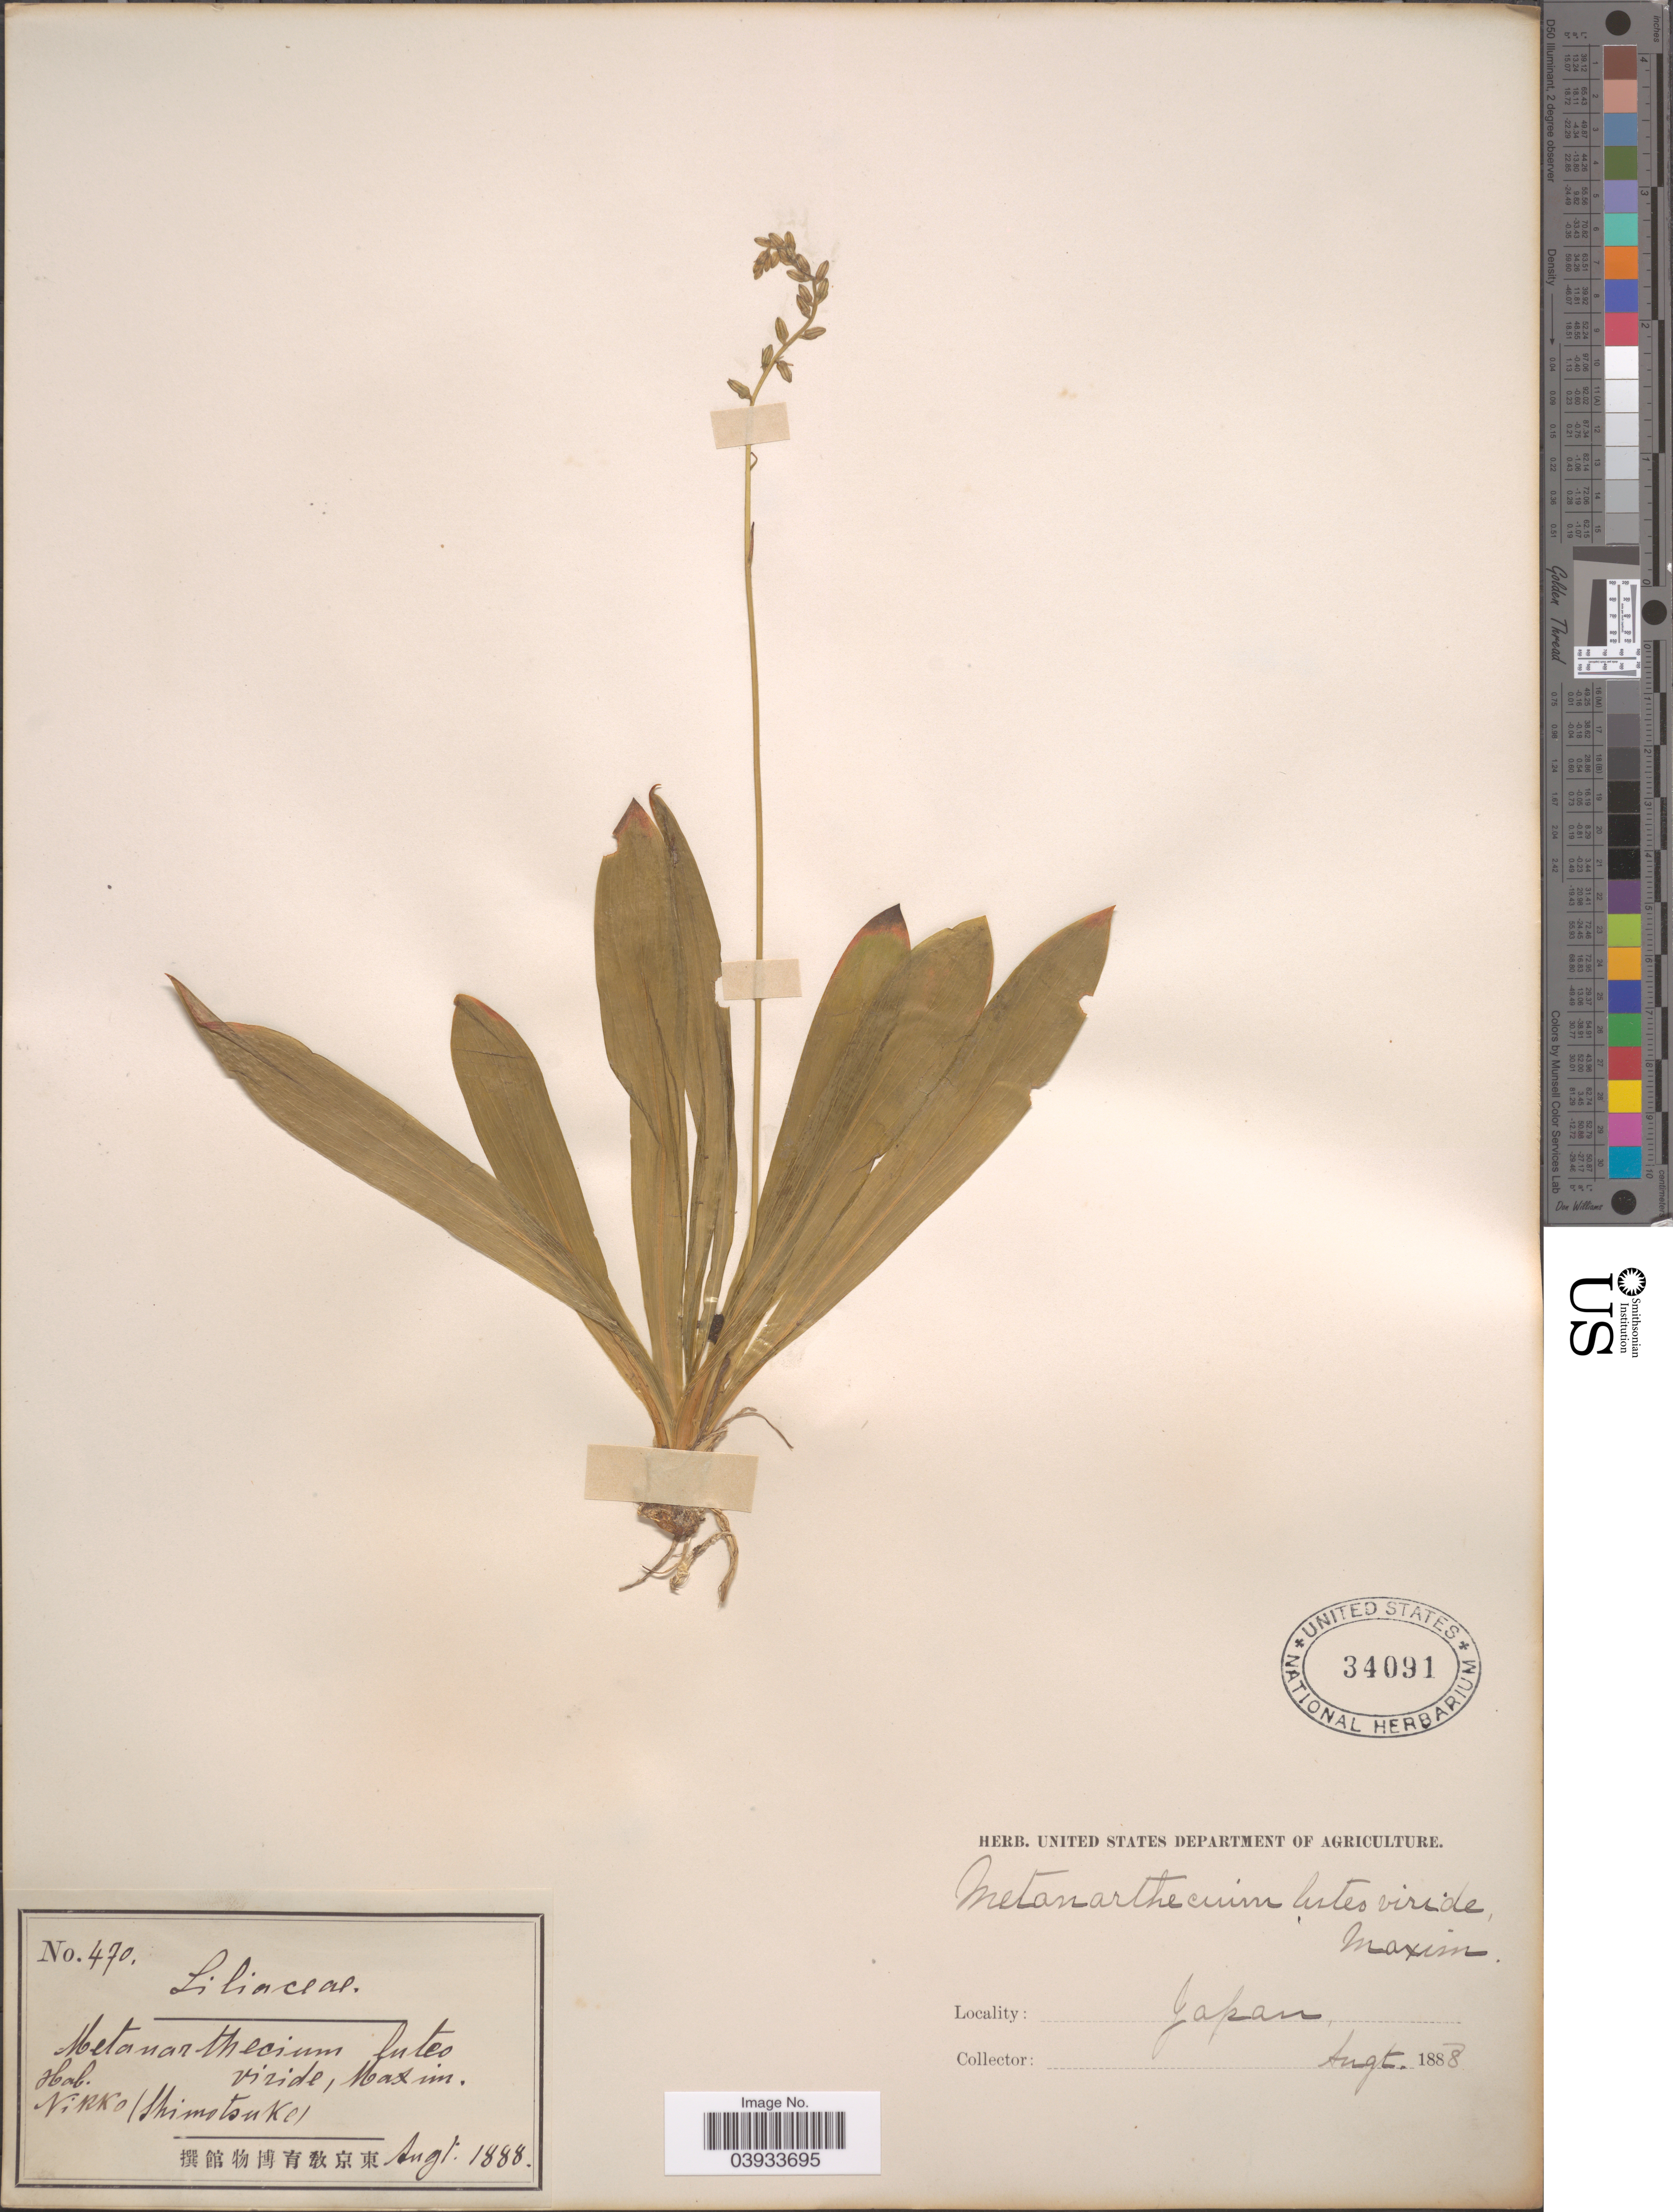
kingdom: Plantae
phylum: Tracheophyta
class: Liliopsida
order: Dioscoreales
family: Nartheciaceae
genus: Metanarthecium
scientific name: Metanarthecium luteo-viride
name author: Maxim.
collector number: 470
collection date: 1888-08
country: Japan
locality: Nikko (Shimotsuke).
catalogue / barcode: US 34091